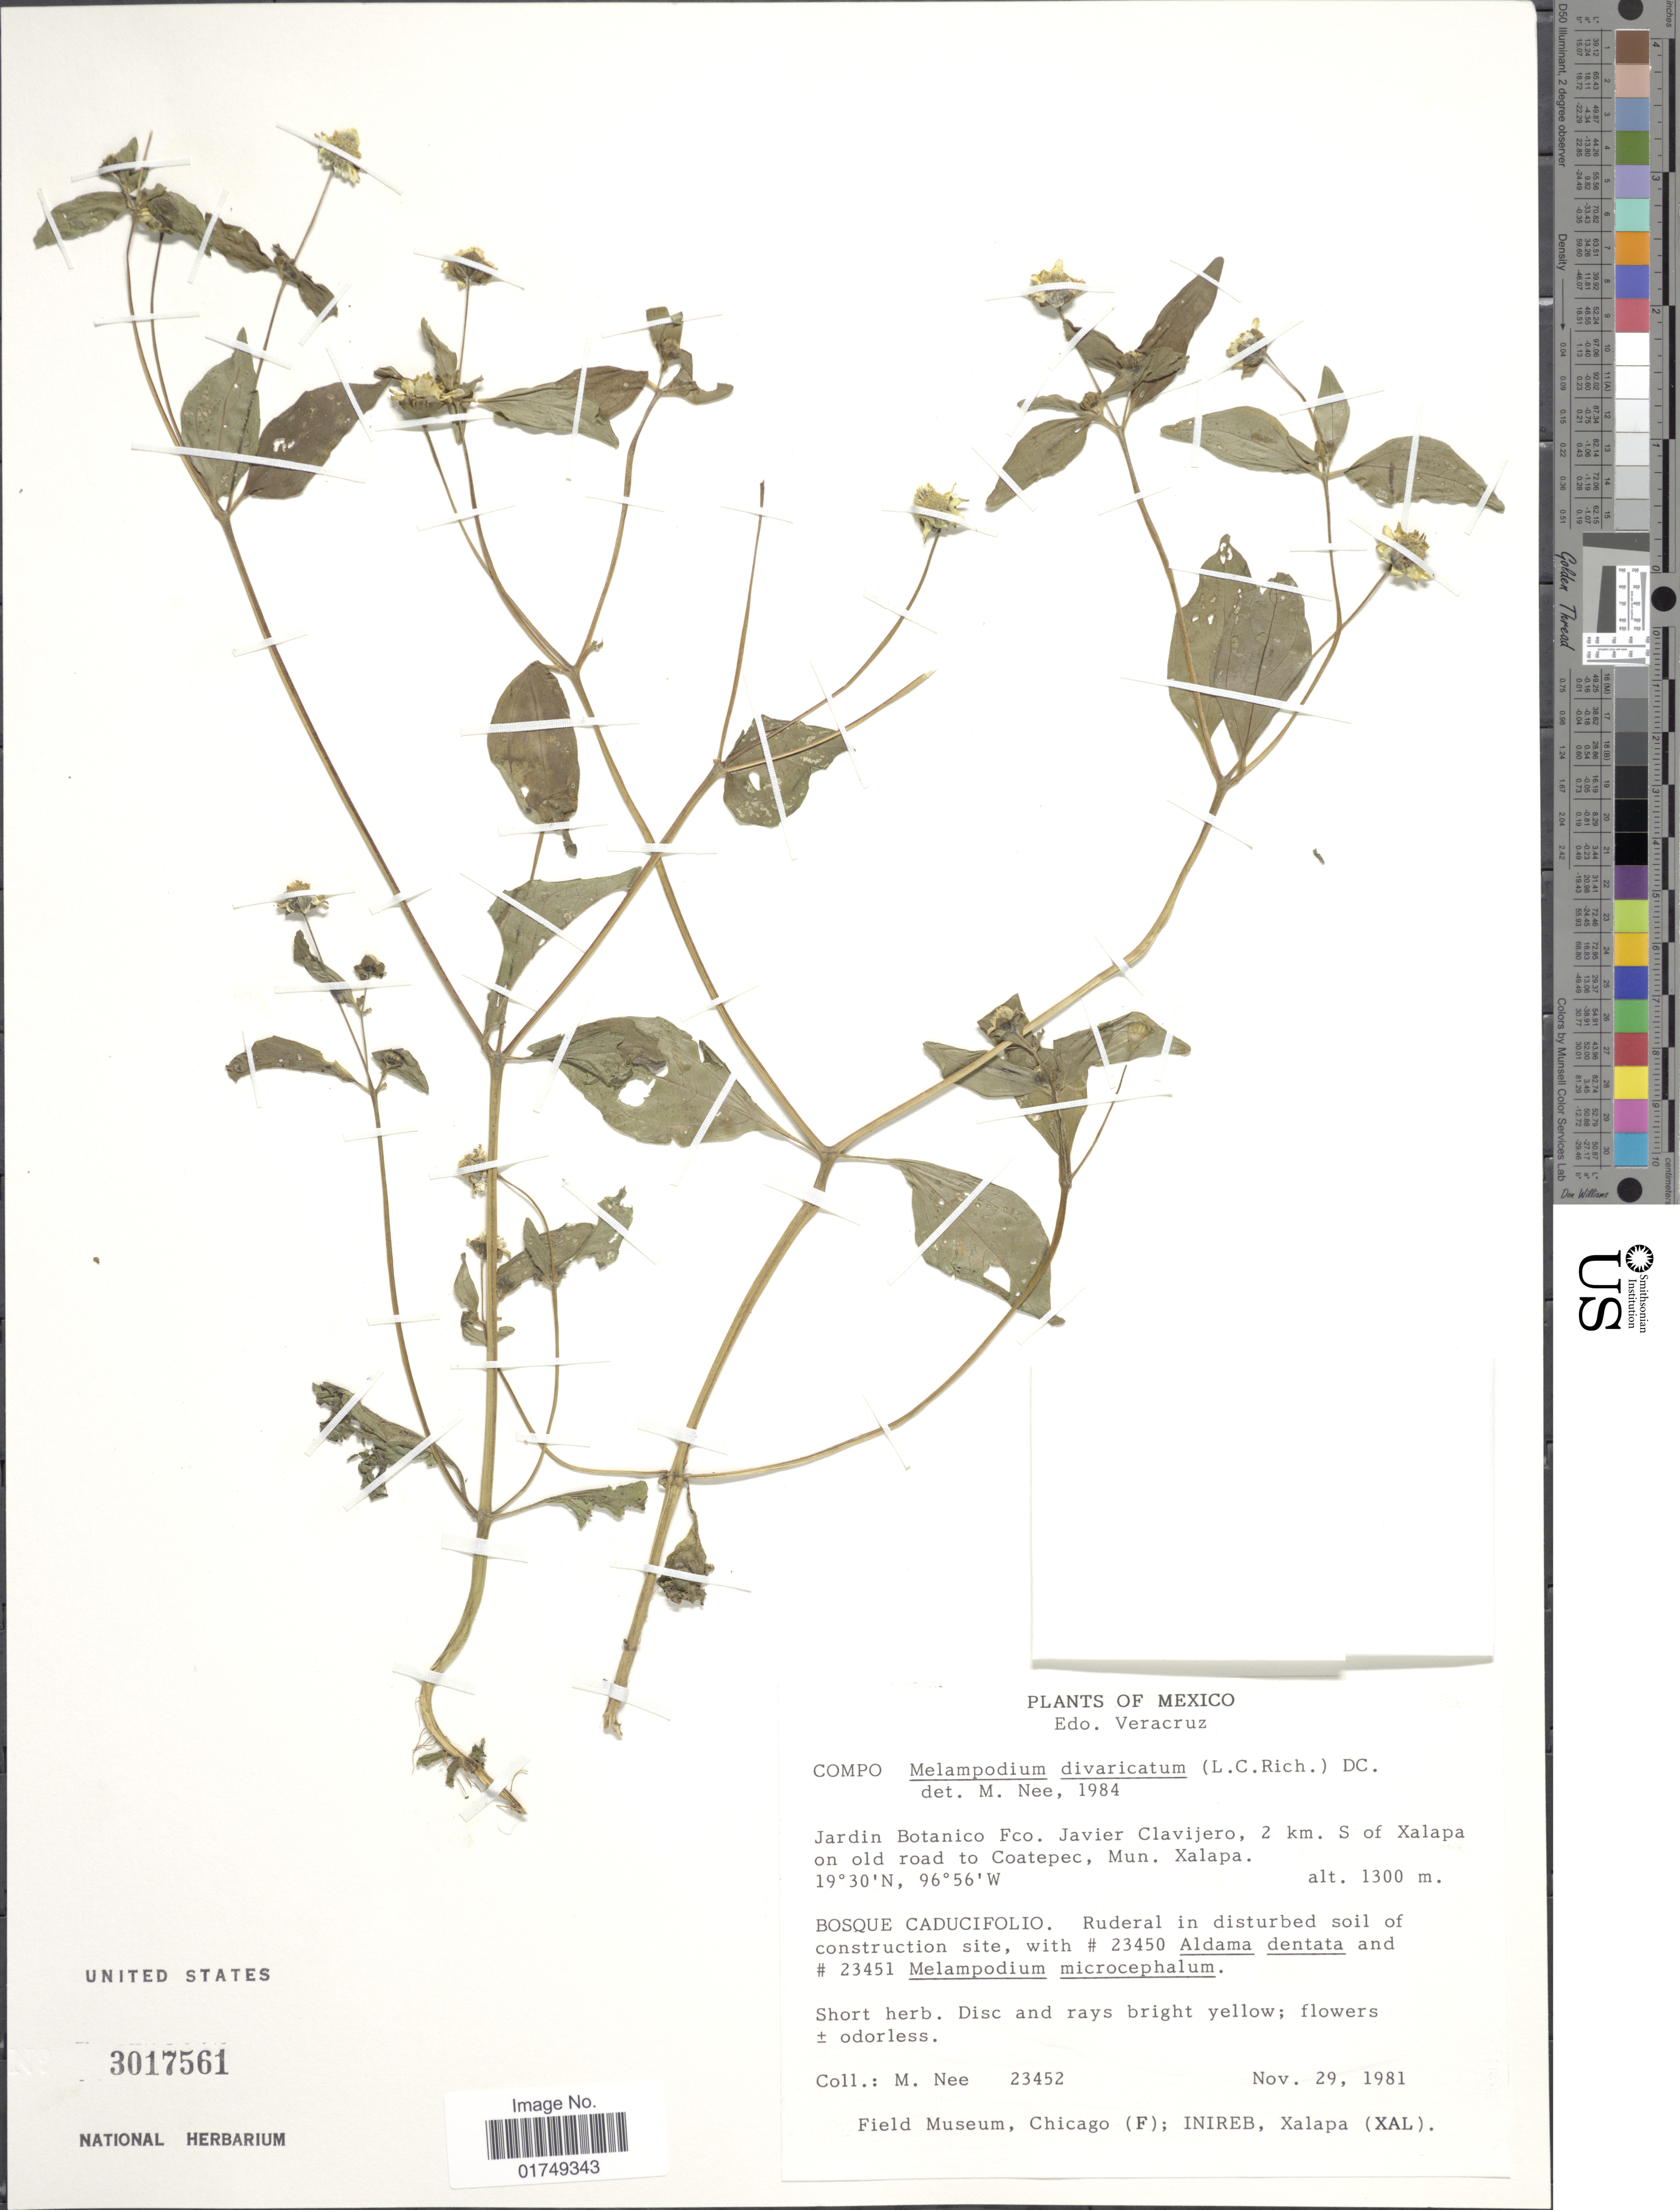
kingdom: Plantae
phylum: Tracheophyta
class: Magnoliopsida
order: Asterales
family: Asteraceae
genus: Melampodium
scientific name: Melampodium divaricatum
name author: (Rich.) DC.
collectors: M. Nee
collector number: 23452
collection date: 1981-11-29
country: Mexico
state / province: Veracruz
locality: Edo. Veracruz, Jardin Botanico Fco. Javier Clavijero, 2 km S of Xalapa on old road to Coatepec, Mun. Xalapa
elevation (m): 1300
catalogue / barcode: US 3017561